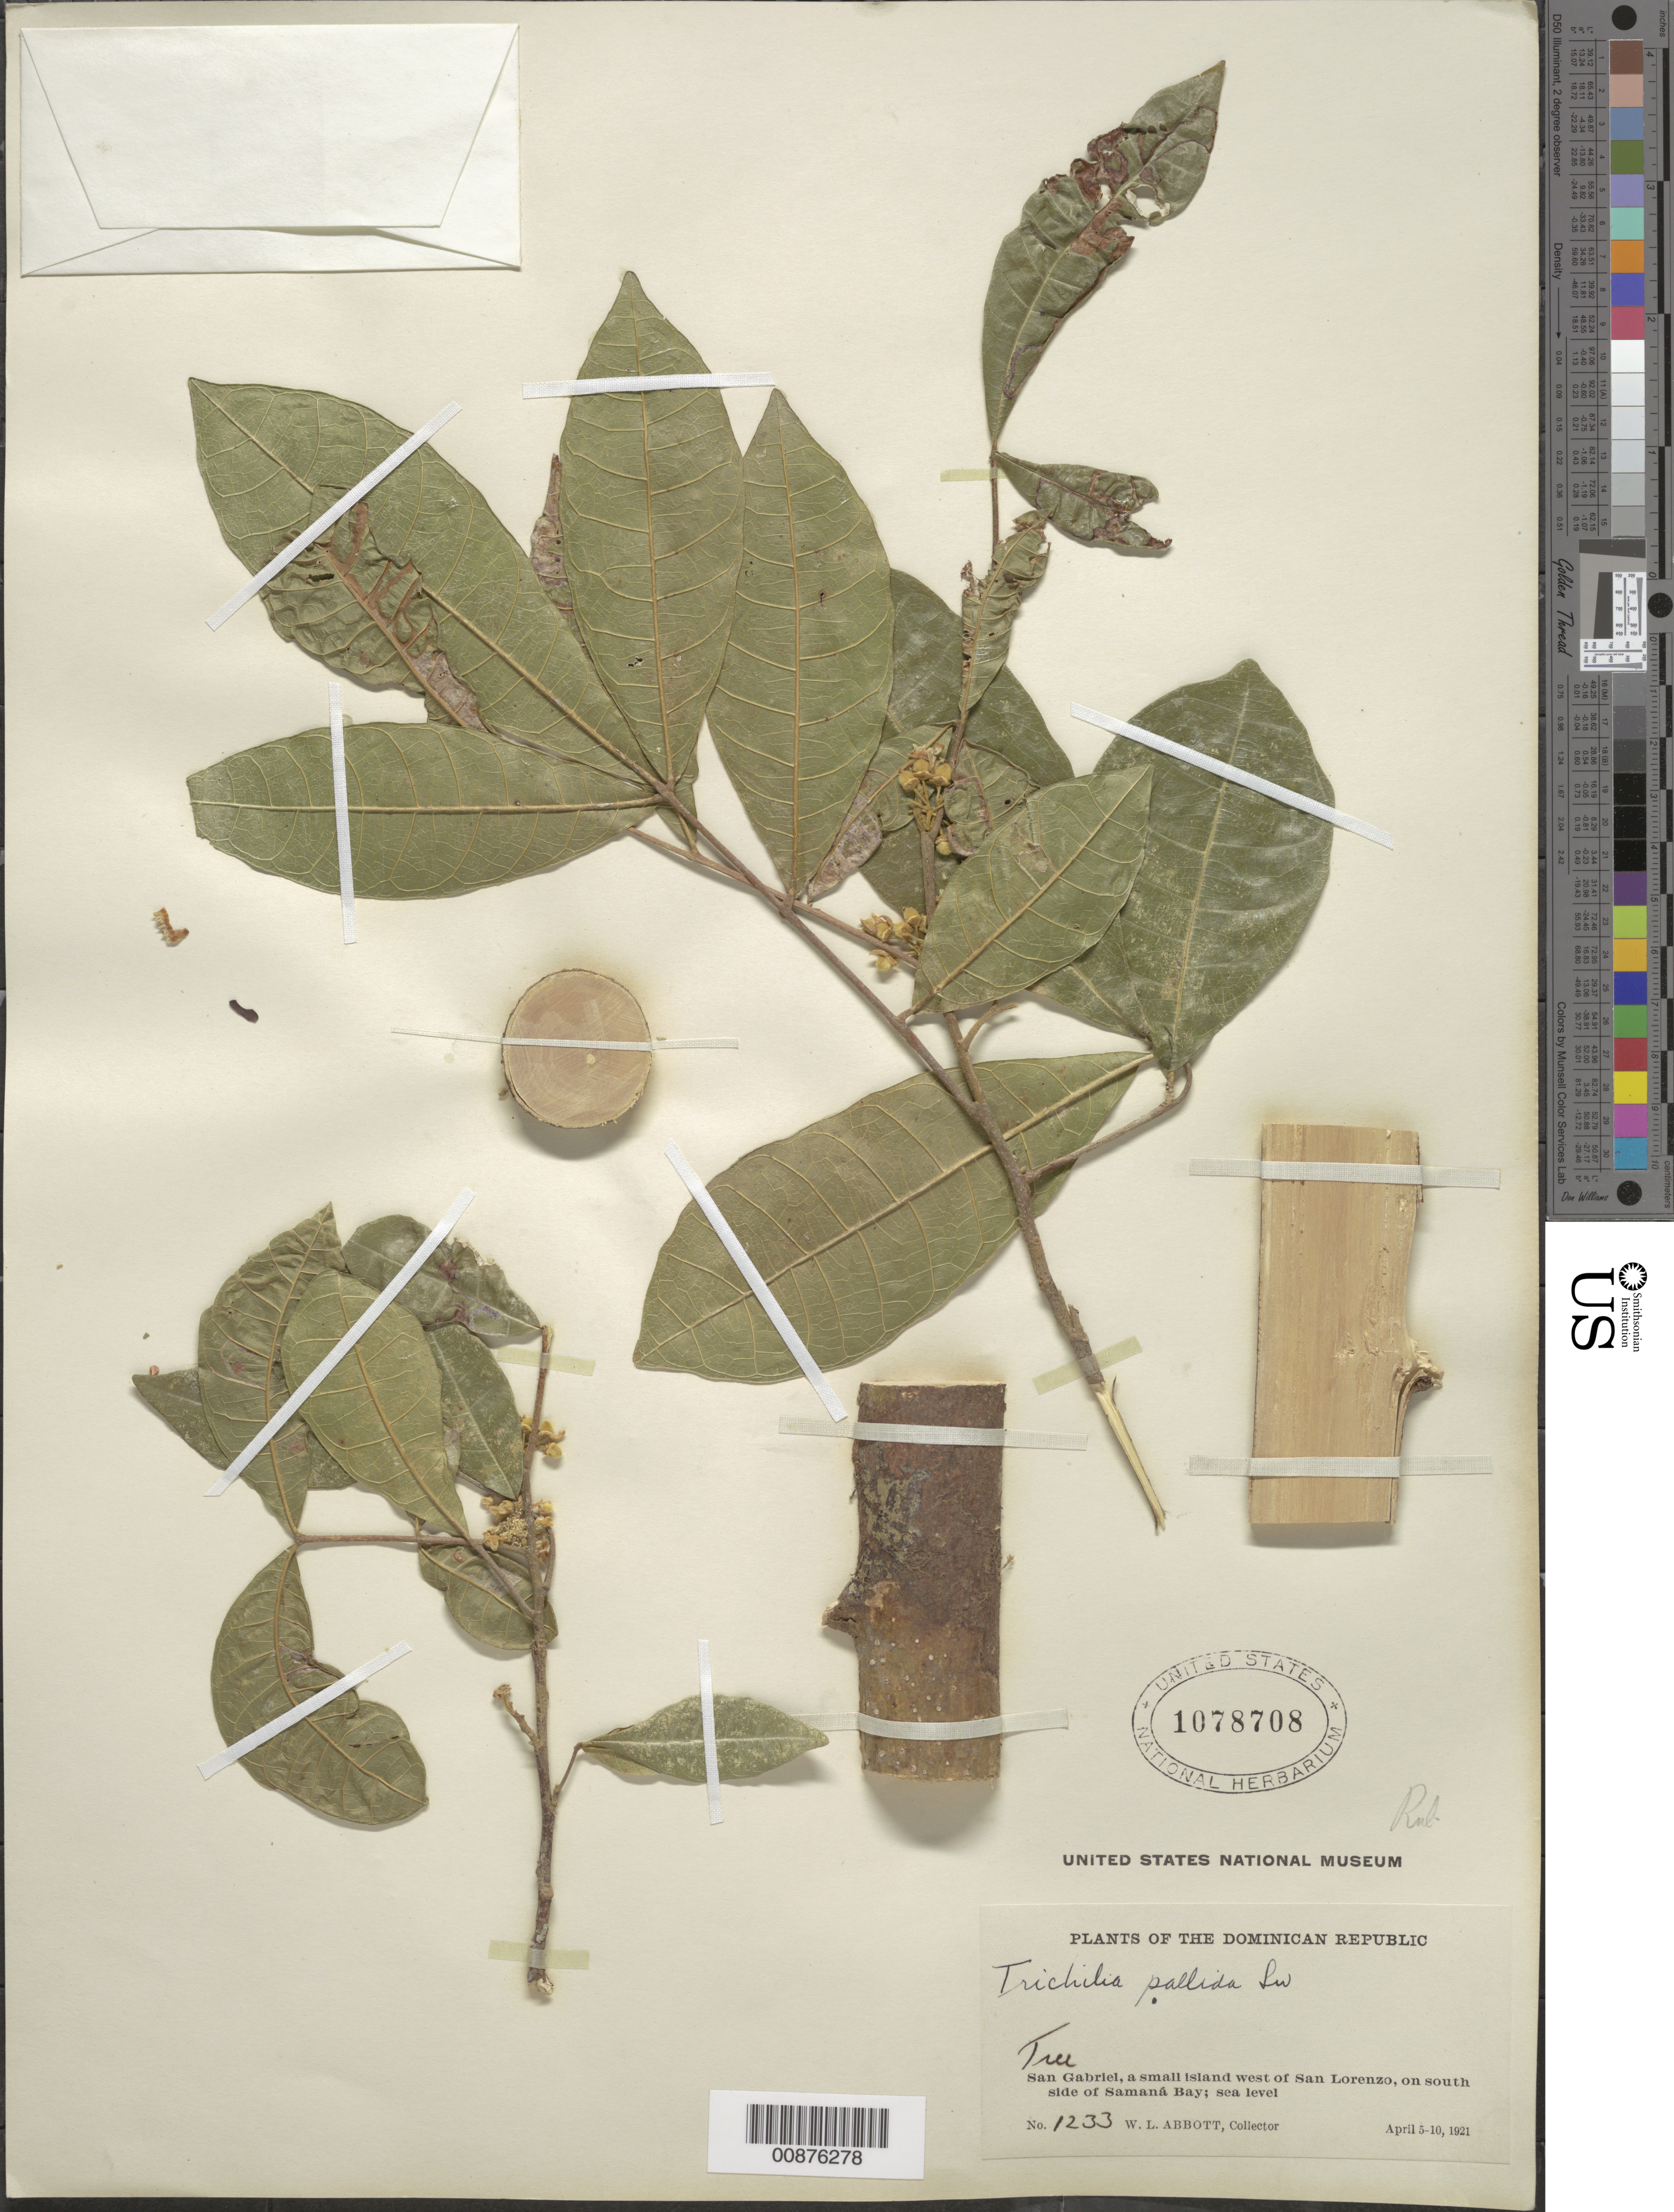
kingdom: Plantae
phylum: Tracheophyta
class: Magnoliopsida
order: Sapindales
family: Meliaceae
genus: Trichilia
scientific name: Trichilia pallida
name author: Sw.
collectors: W. L. Abbott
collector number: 1233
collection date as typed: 05 Apr 1921 to 10 Apr 1921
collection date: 1921-04-05/1921-04-10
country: Dominican Republic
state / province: Duarte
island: San Gabriel I.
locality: W of San Lorenzo, on south side of Samaná Bay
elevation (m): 0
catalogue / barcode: US 1078708